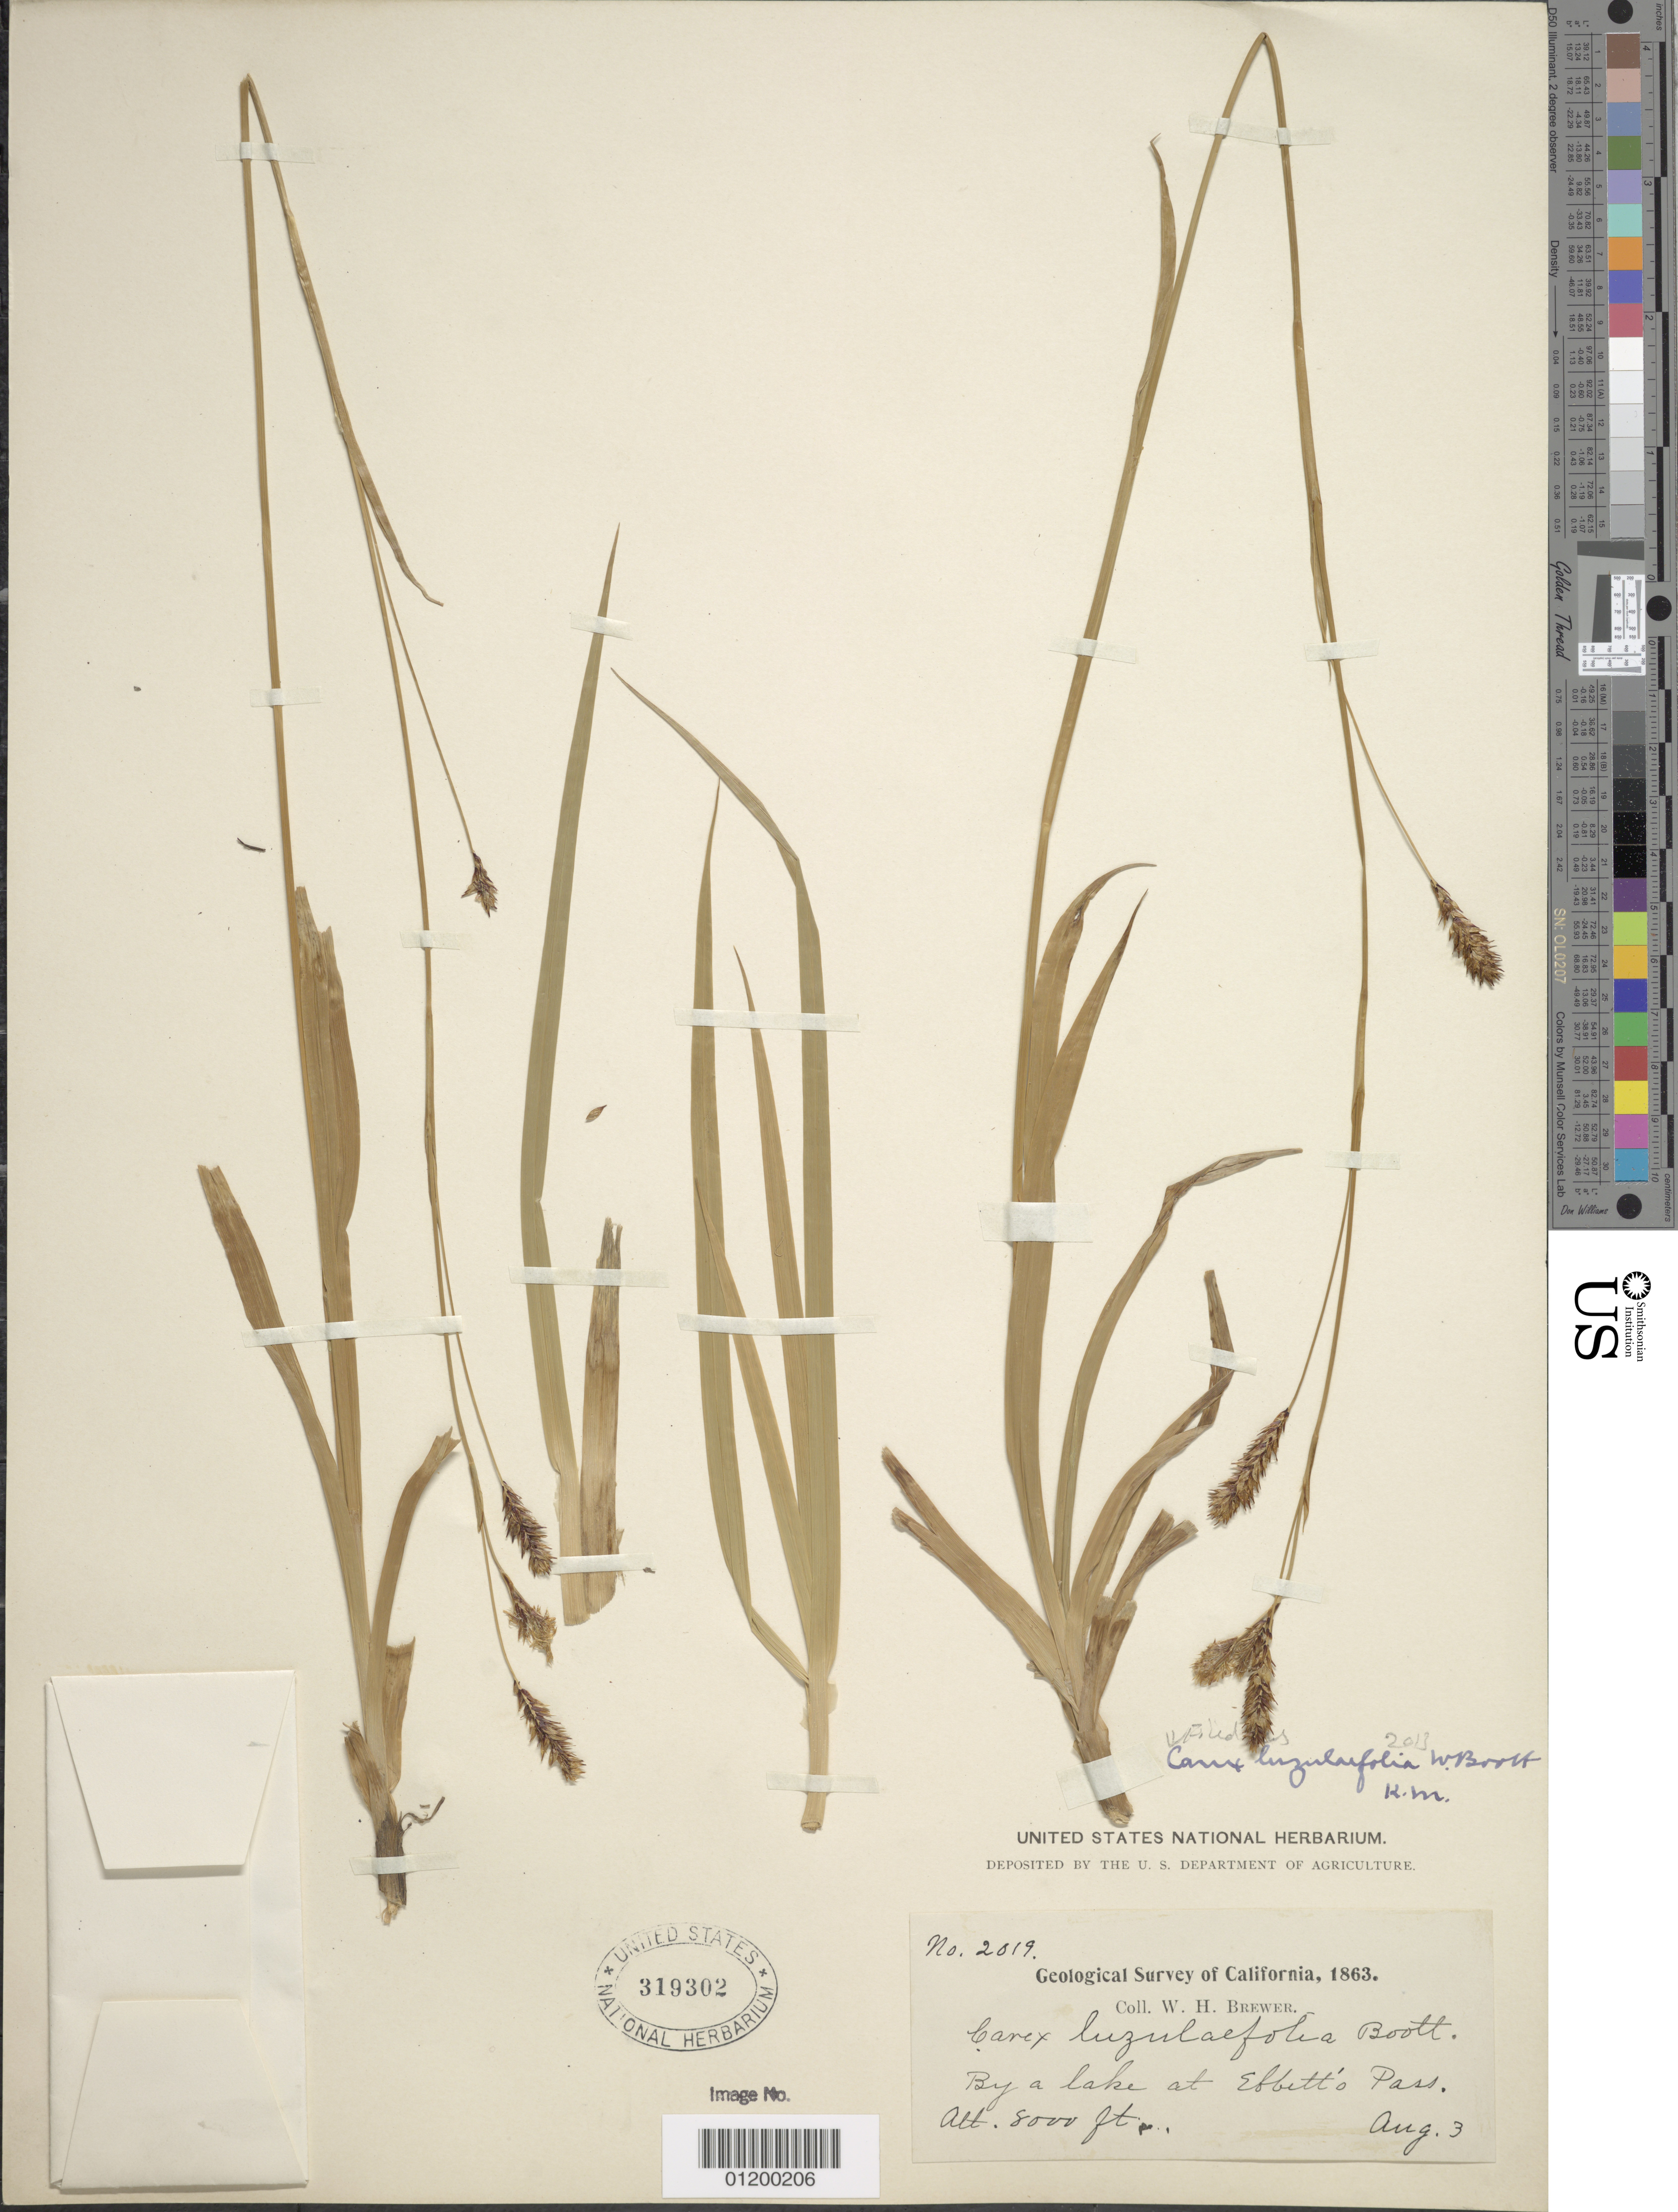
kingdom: Plantae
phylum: Tracheophyta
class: Liliopsida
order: Poales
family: Cyperaceae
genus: Carex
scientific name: Carex luzulifolia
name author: W. Boott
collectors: W. H. Brewer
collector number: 2019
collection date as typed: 03 Aug 1863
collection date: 1863-08-03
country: United States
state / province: California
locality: At Ebbet's pass near a lake.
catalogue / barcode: US 319302